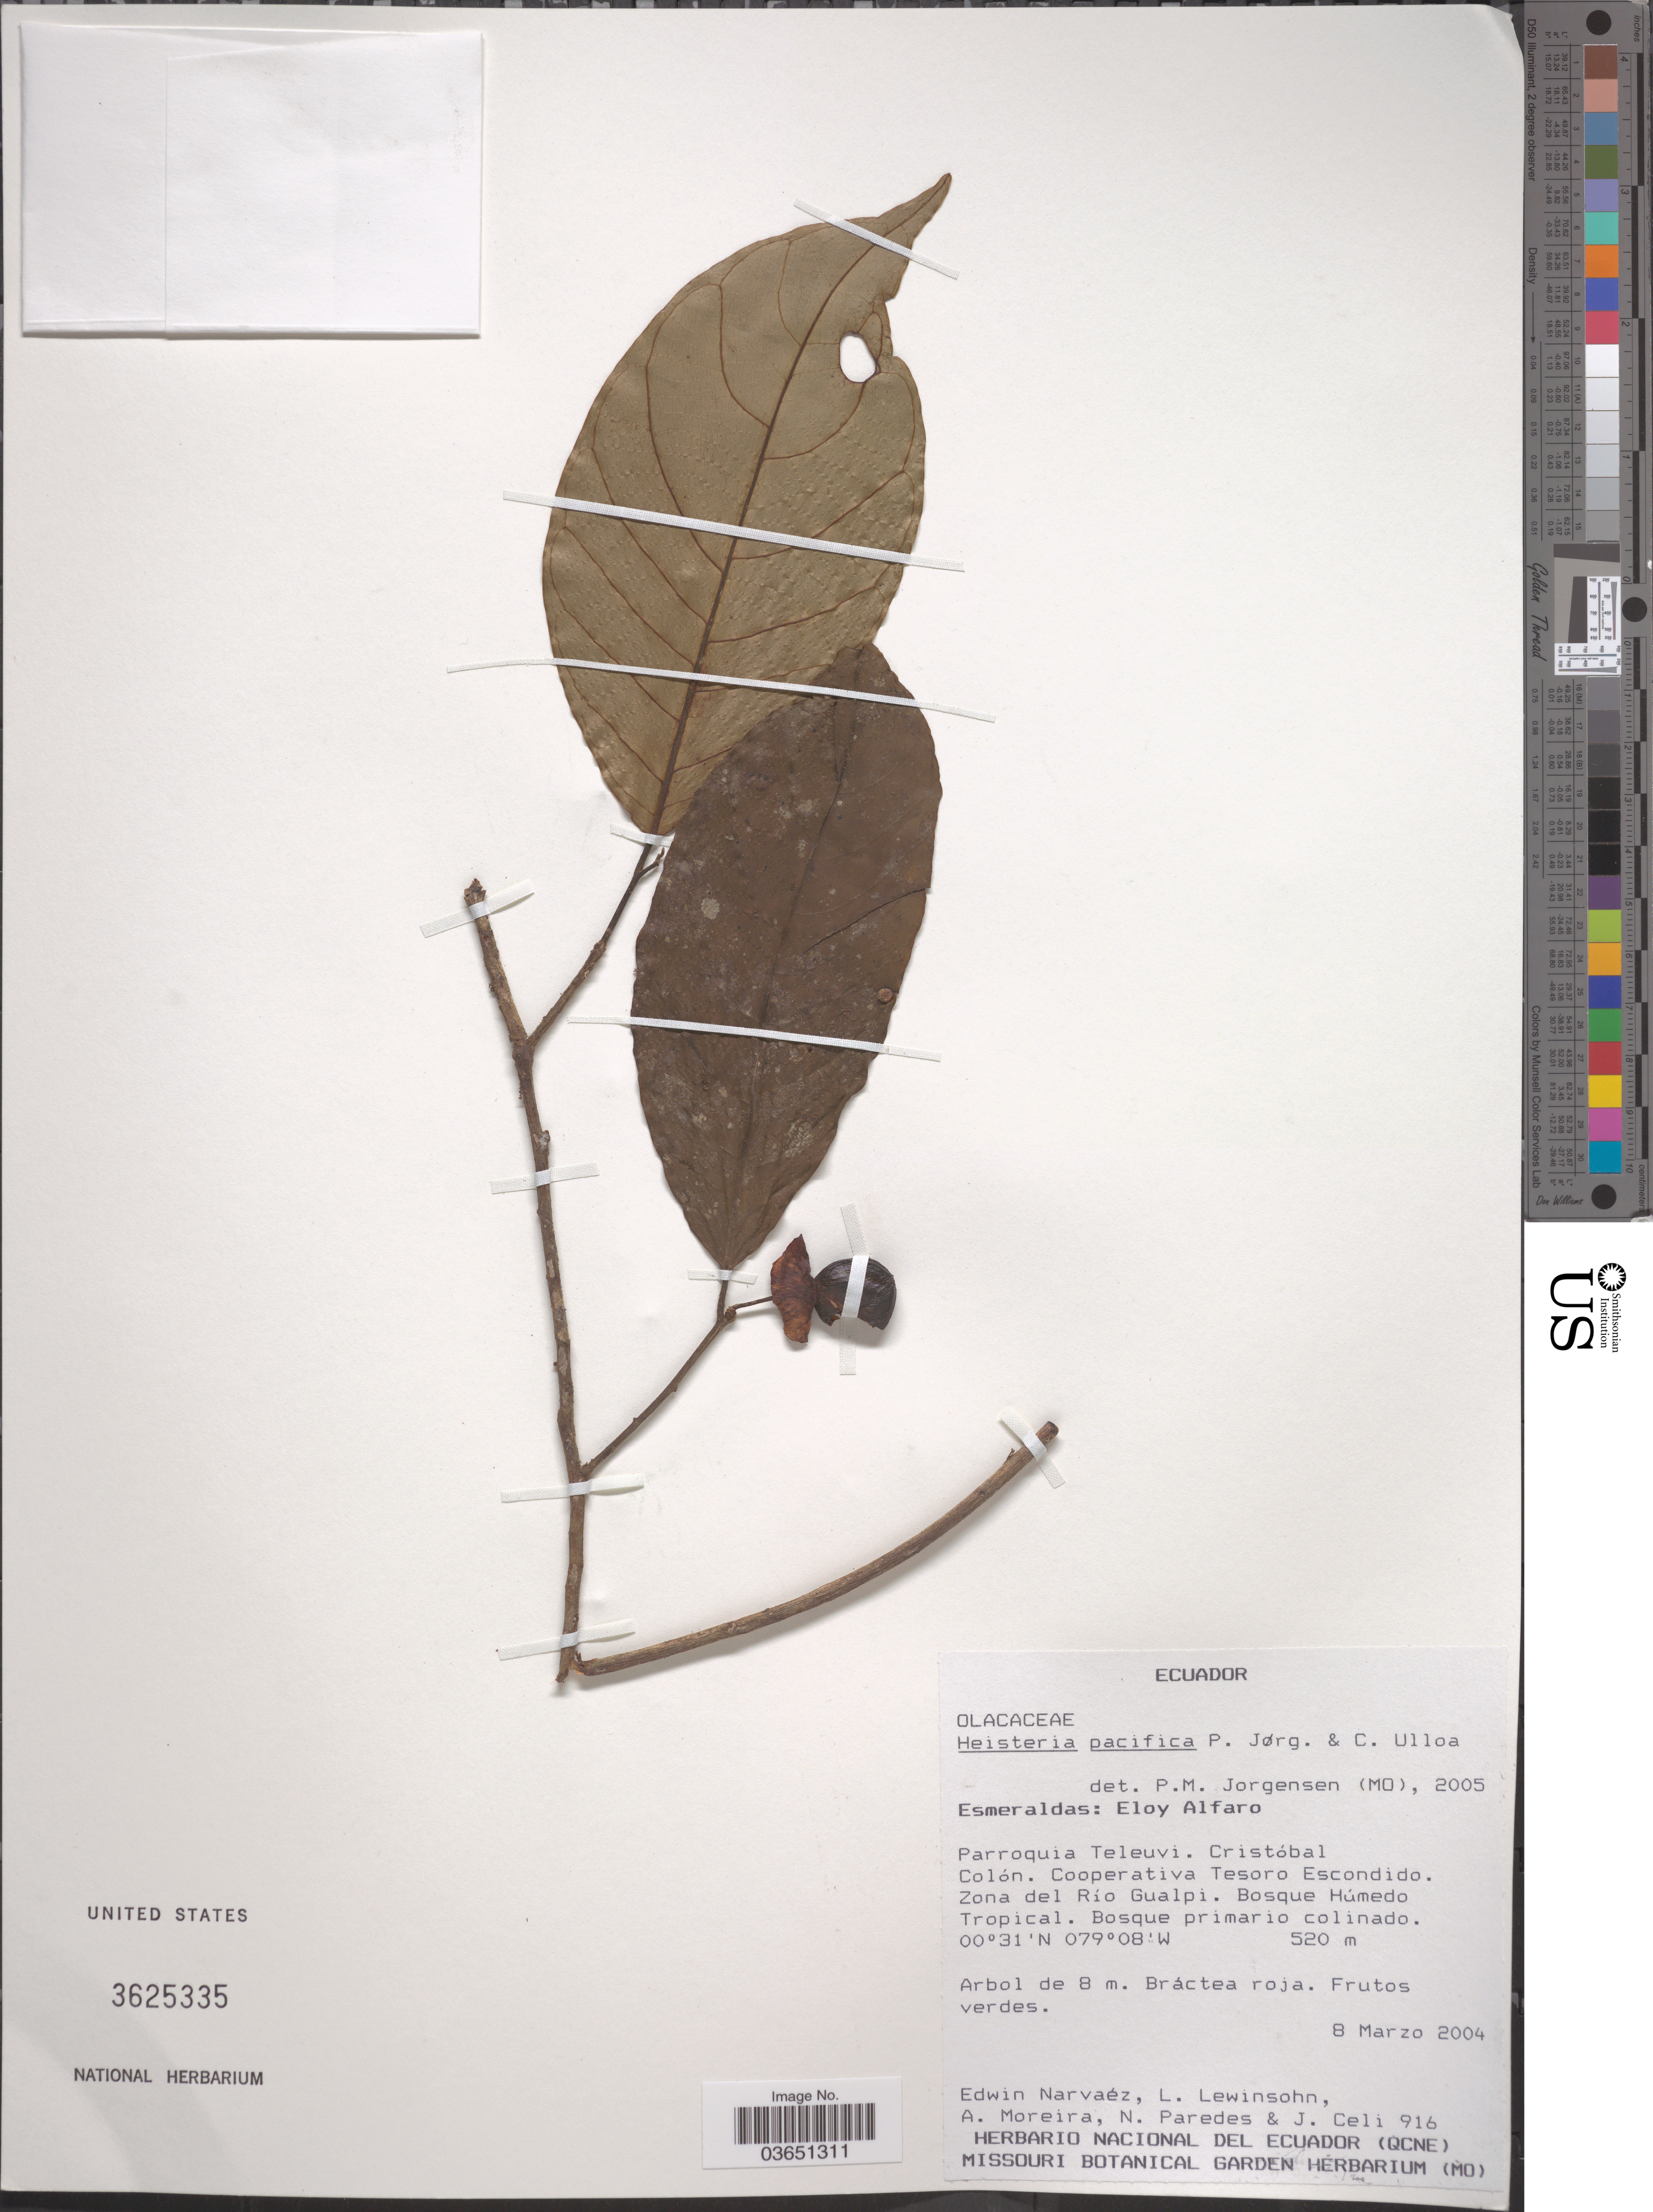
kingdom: Plantae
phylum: Tracheophyta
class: Magnoliopsida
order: Santalales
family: Erythropalaceae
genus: Heisteria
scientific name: Heisteria pacifica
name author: P. Jørg. & C. Ulloa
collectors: E. Narváez, L. Lewinsohn, A. Moreira, N. Paredes & J. Celi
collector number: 916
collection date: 2004-03-08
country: Ecuador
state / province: Esmeraldas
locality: Eloy Alfaro. Parroquia Teleuvi. Cristóbal Colón. Cooperativa Tesoro Escondido. Zona del Río Gualpi.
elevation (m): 520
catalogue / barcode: US 3625335